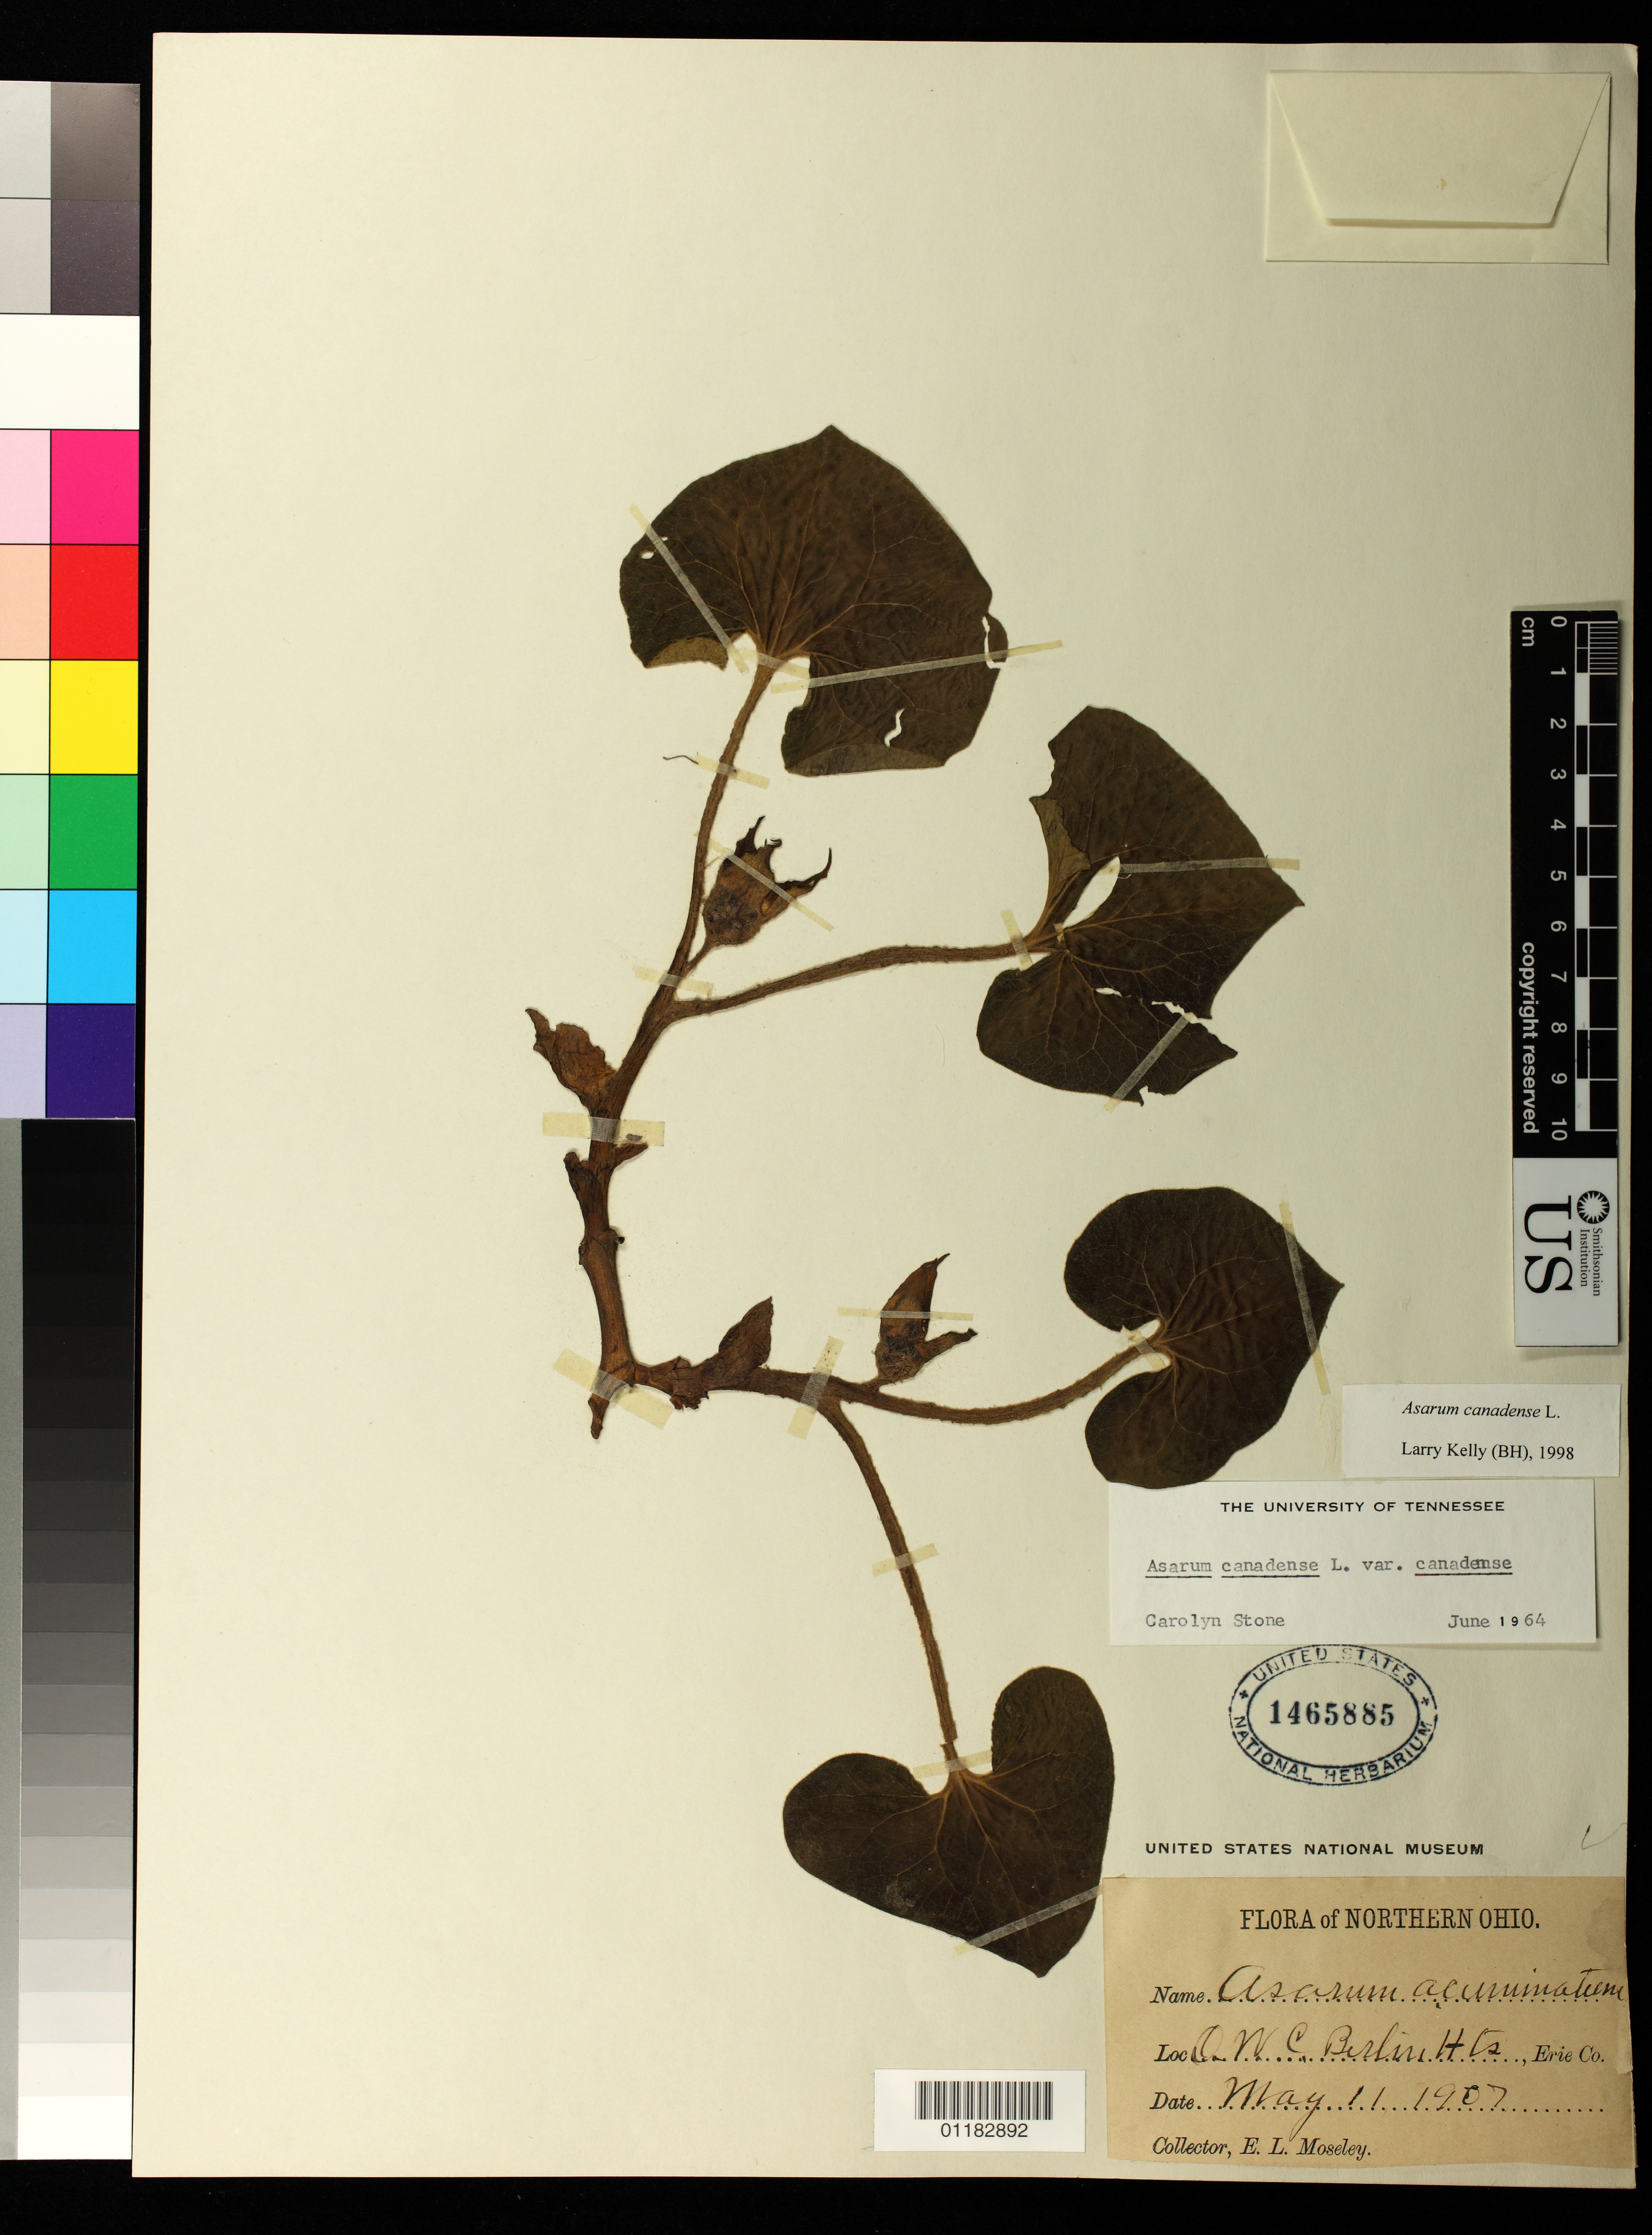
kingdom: Plantae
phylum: Tracheophyta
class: Magnoliopsida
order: Piperales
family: Aristolochiaceae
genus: Asarum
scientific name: Asarum canadense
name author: L.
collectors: E. Mosley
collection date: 1907-05-11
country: United States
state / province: Ohio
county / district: Erie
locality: O.W.C. [Old Woman Creek] Berlin Heights, Erie County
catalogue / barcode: US 1465885